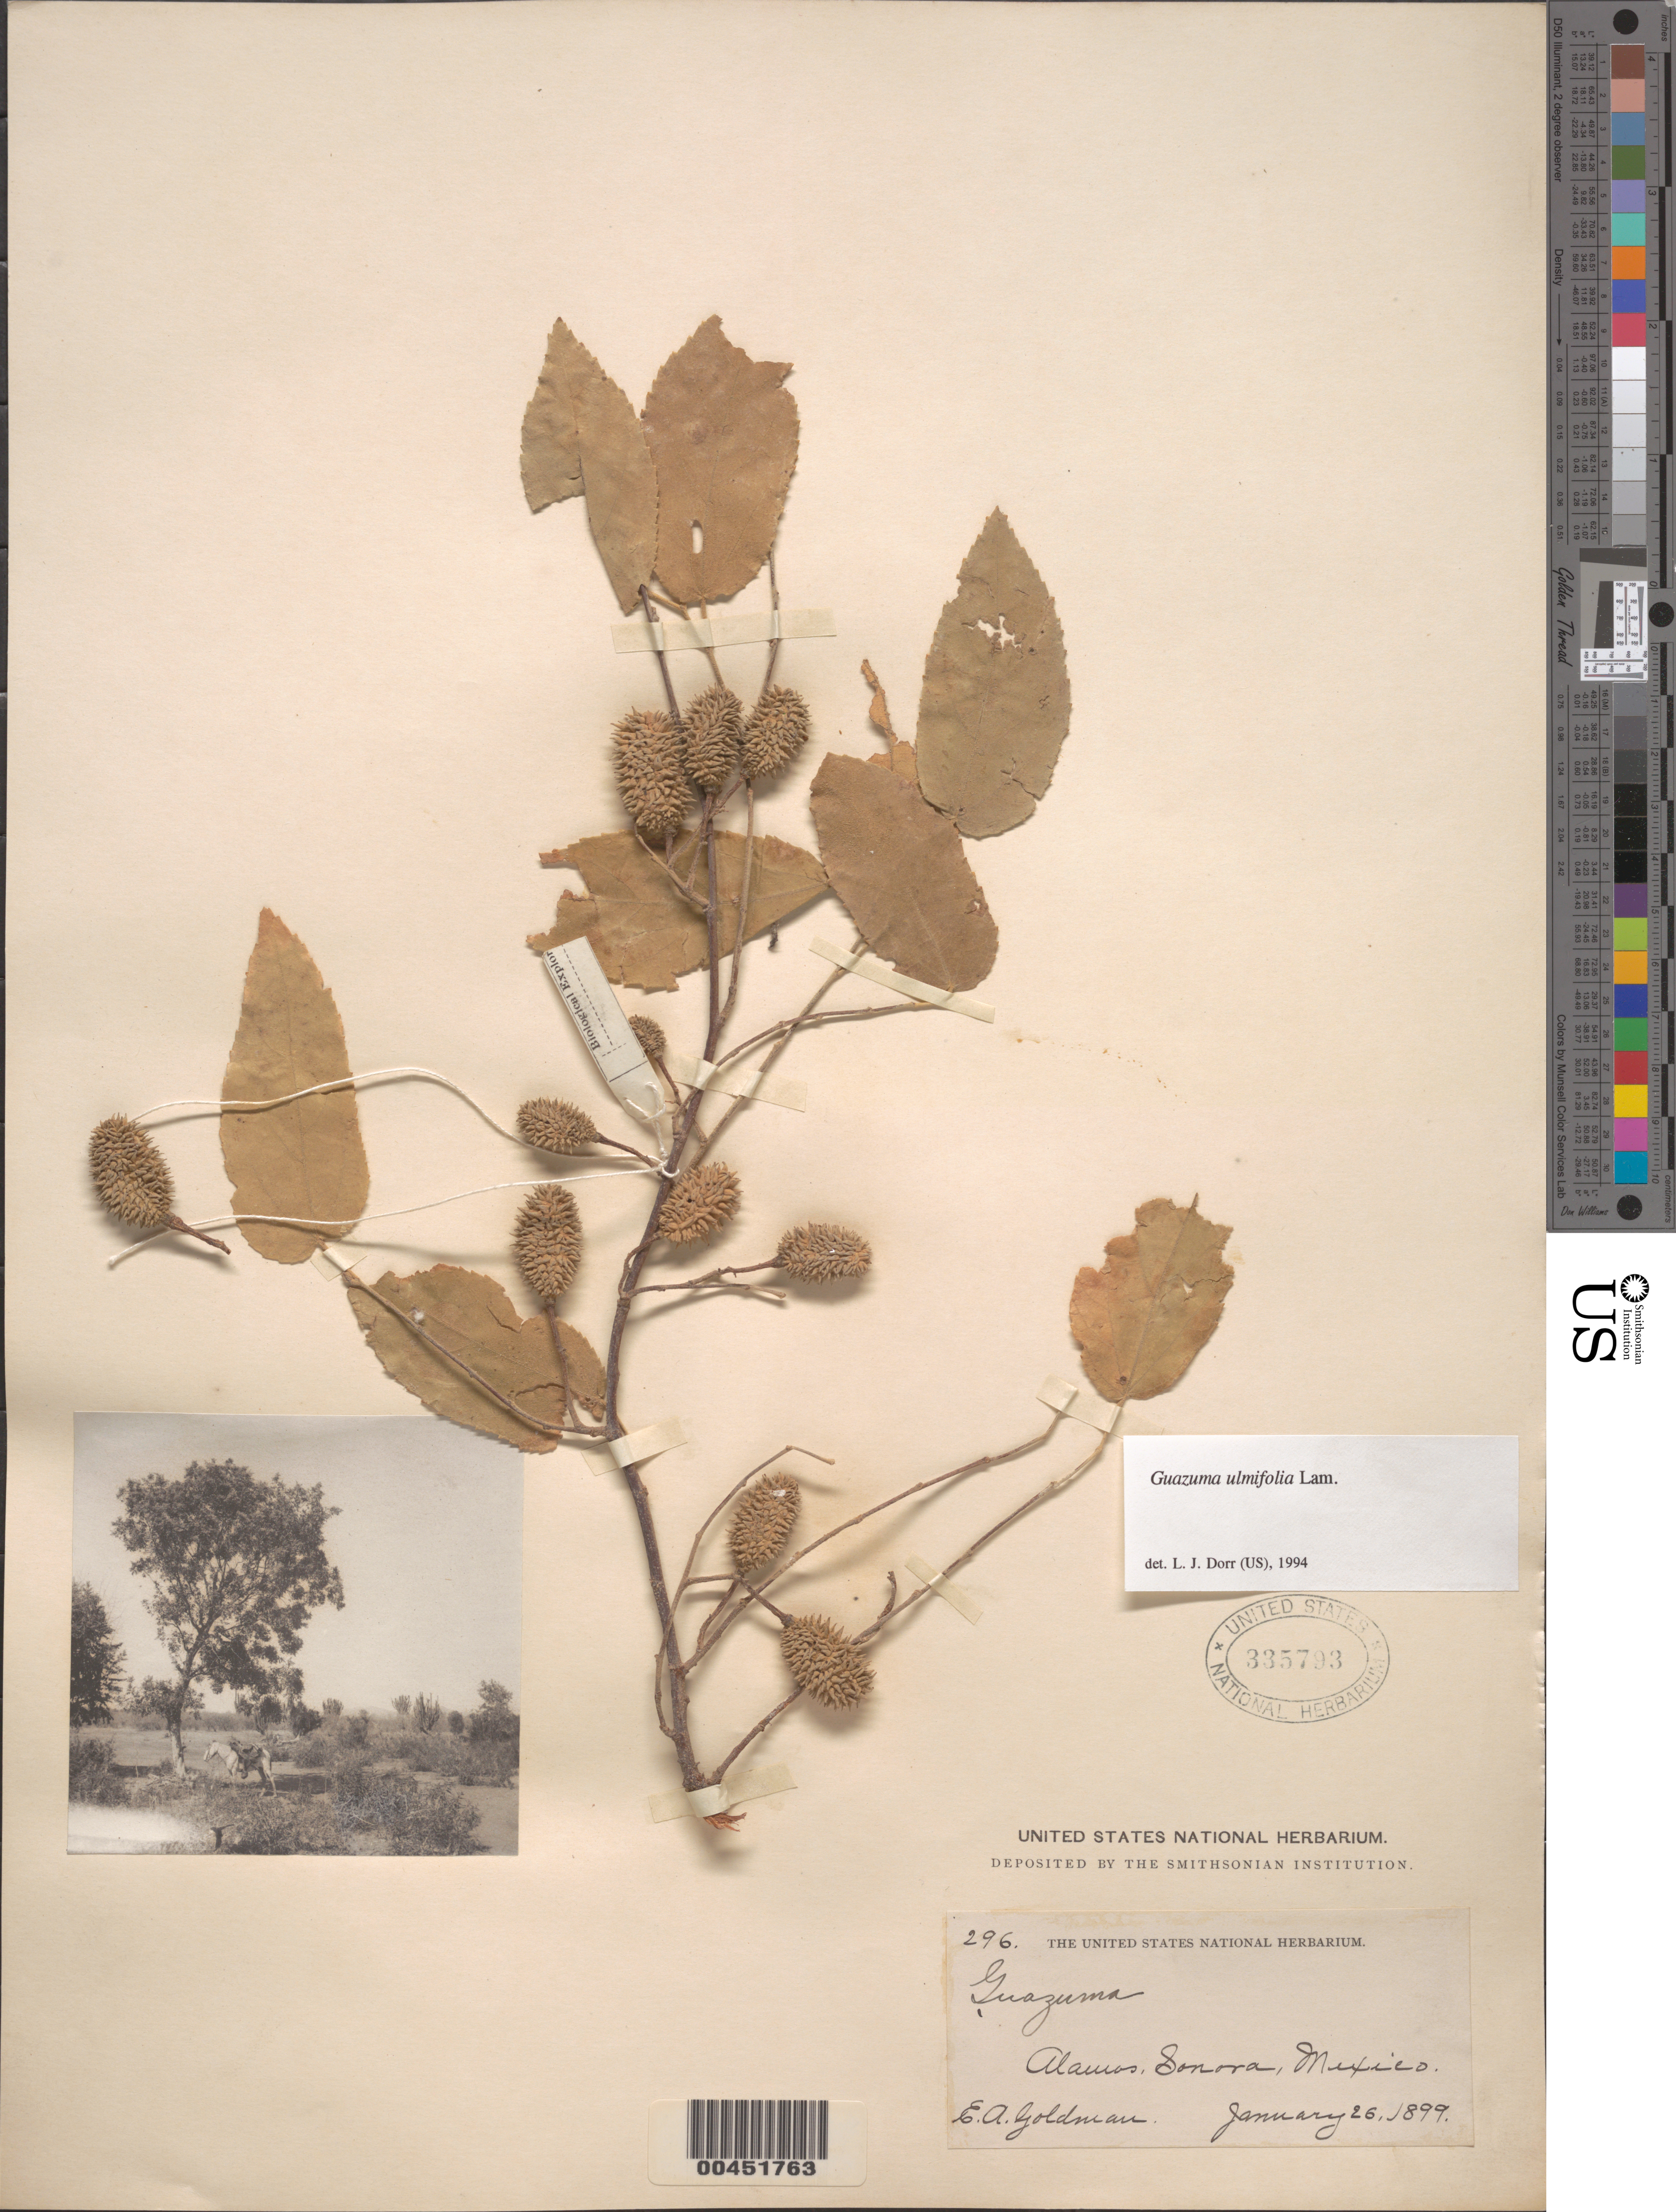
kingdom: Plantae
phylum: Tracheophyta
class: Magnoliopsida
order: Malvales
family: Malvaceae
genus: Guazuma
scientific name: Guazuma ulmifolia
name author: Lam.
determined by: Dorr, L. J., (BOT), Smithsonian Institution - National Museum of Natural History (UNITED STATES)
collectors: E. A. Goldman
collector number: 296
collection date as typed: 26 Jan 1899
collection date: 1899-01-26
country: Mexico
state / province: Sonora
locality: Alamos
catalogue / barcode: US 335793